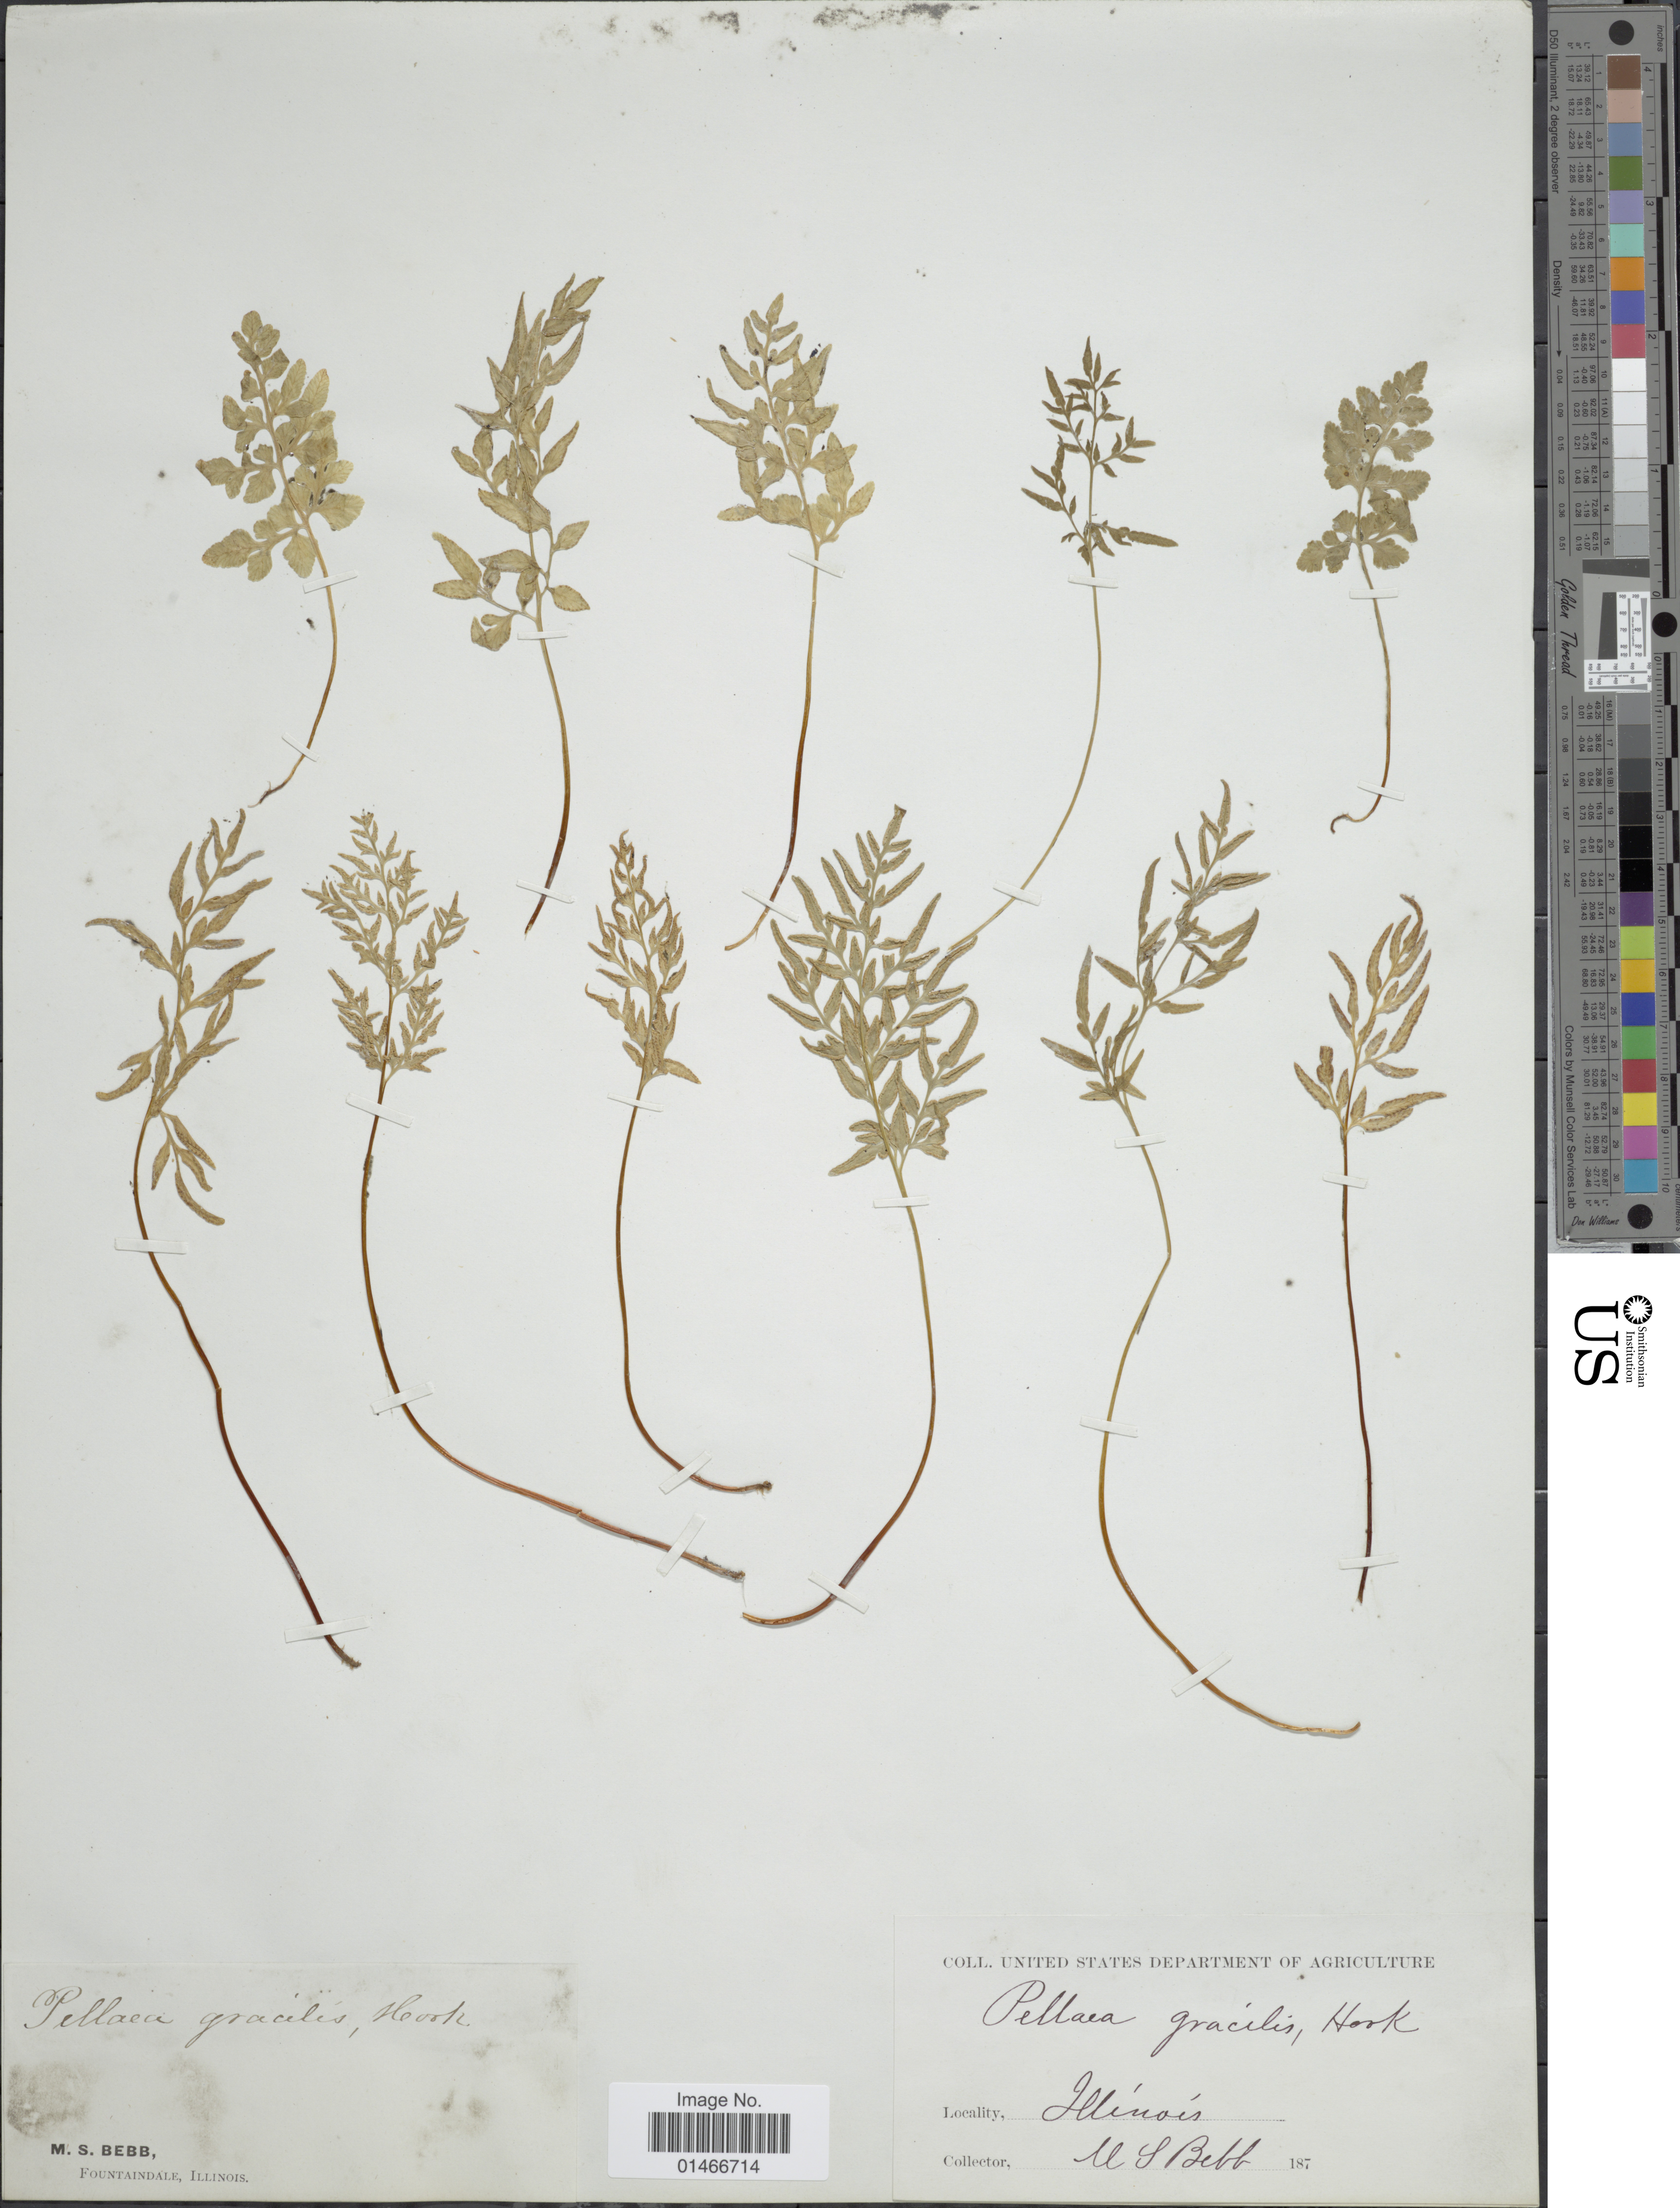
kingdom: Plantae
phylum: Tracheophyta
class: Polypodiopsida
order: Polypodiales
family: Pteridaceae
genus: Cryptogramma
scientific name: Cryptogramma stelleri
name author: (S.G. Gmel.) Prantl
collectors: M. Bebb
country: United States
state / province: Illinois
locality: Fountaindale.